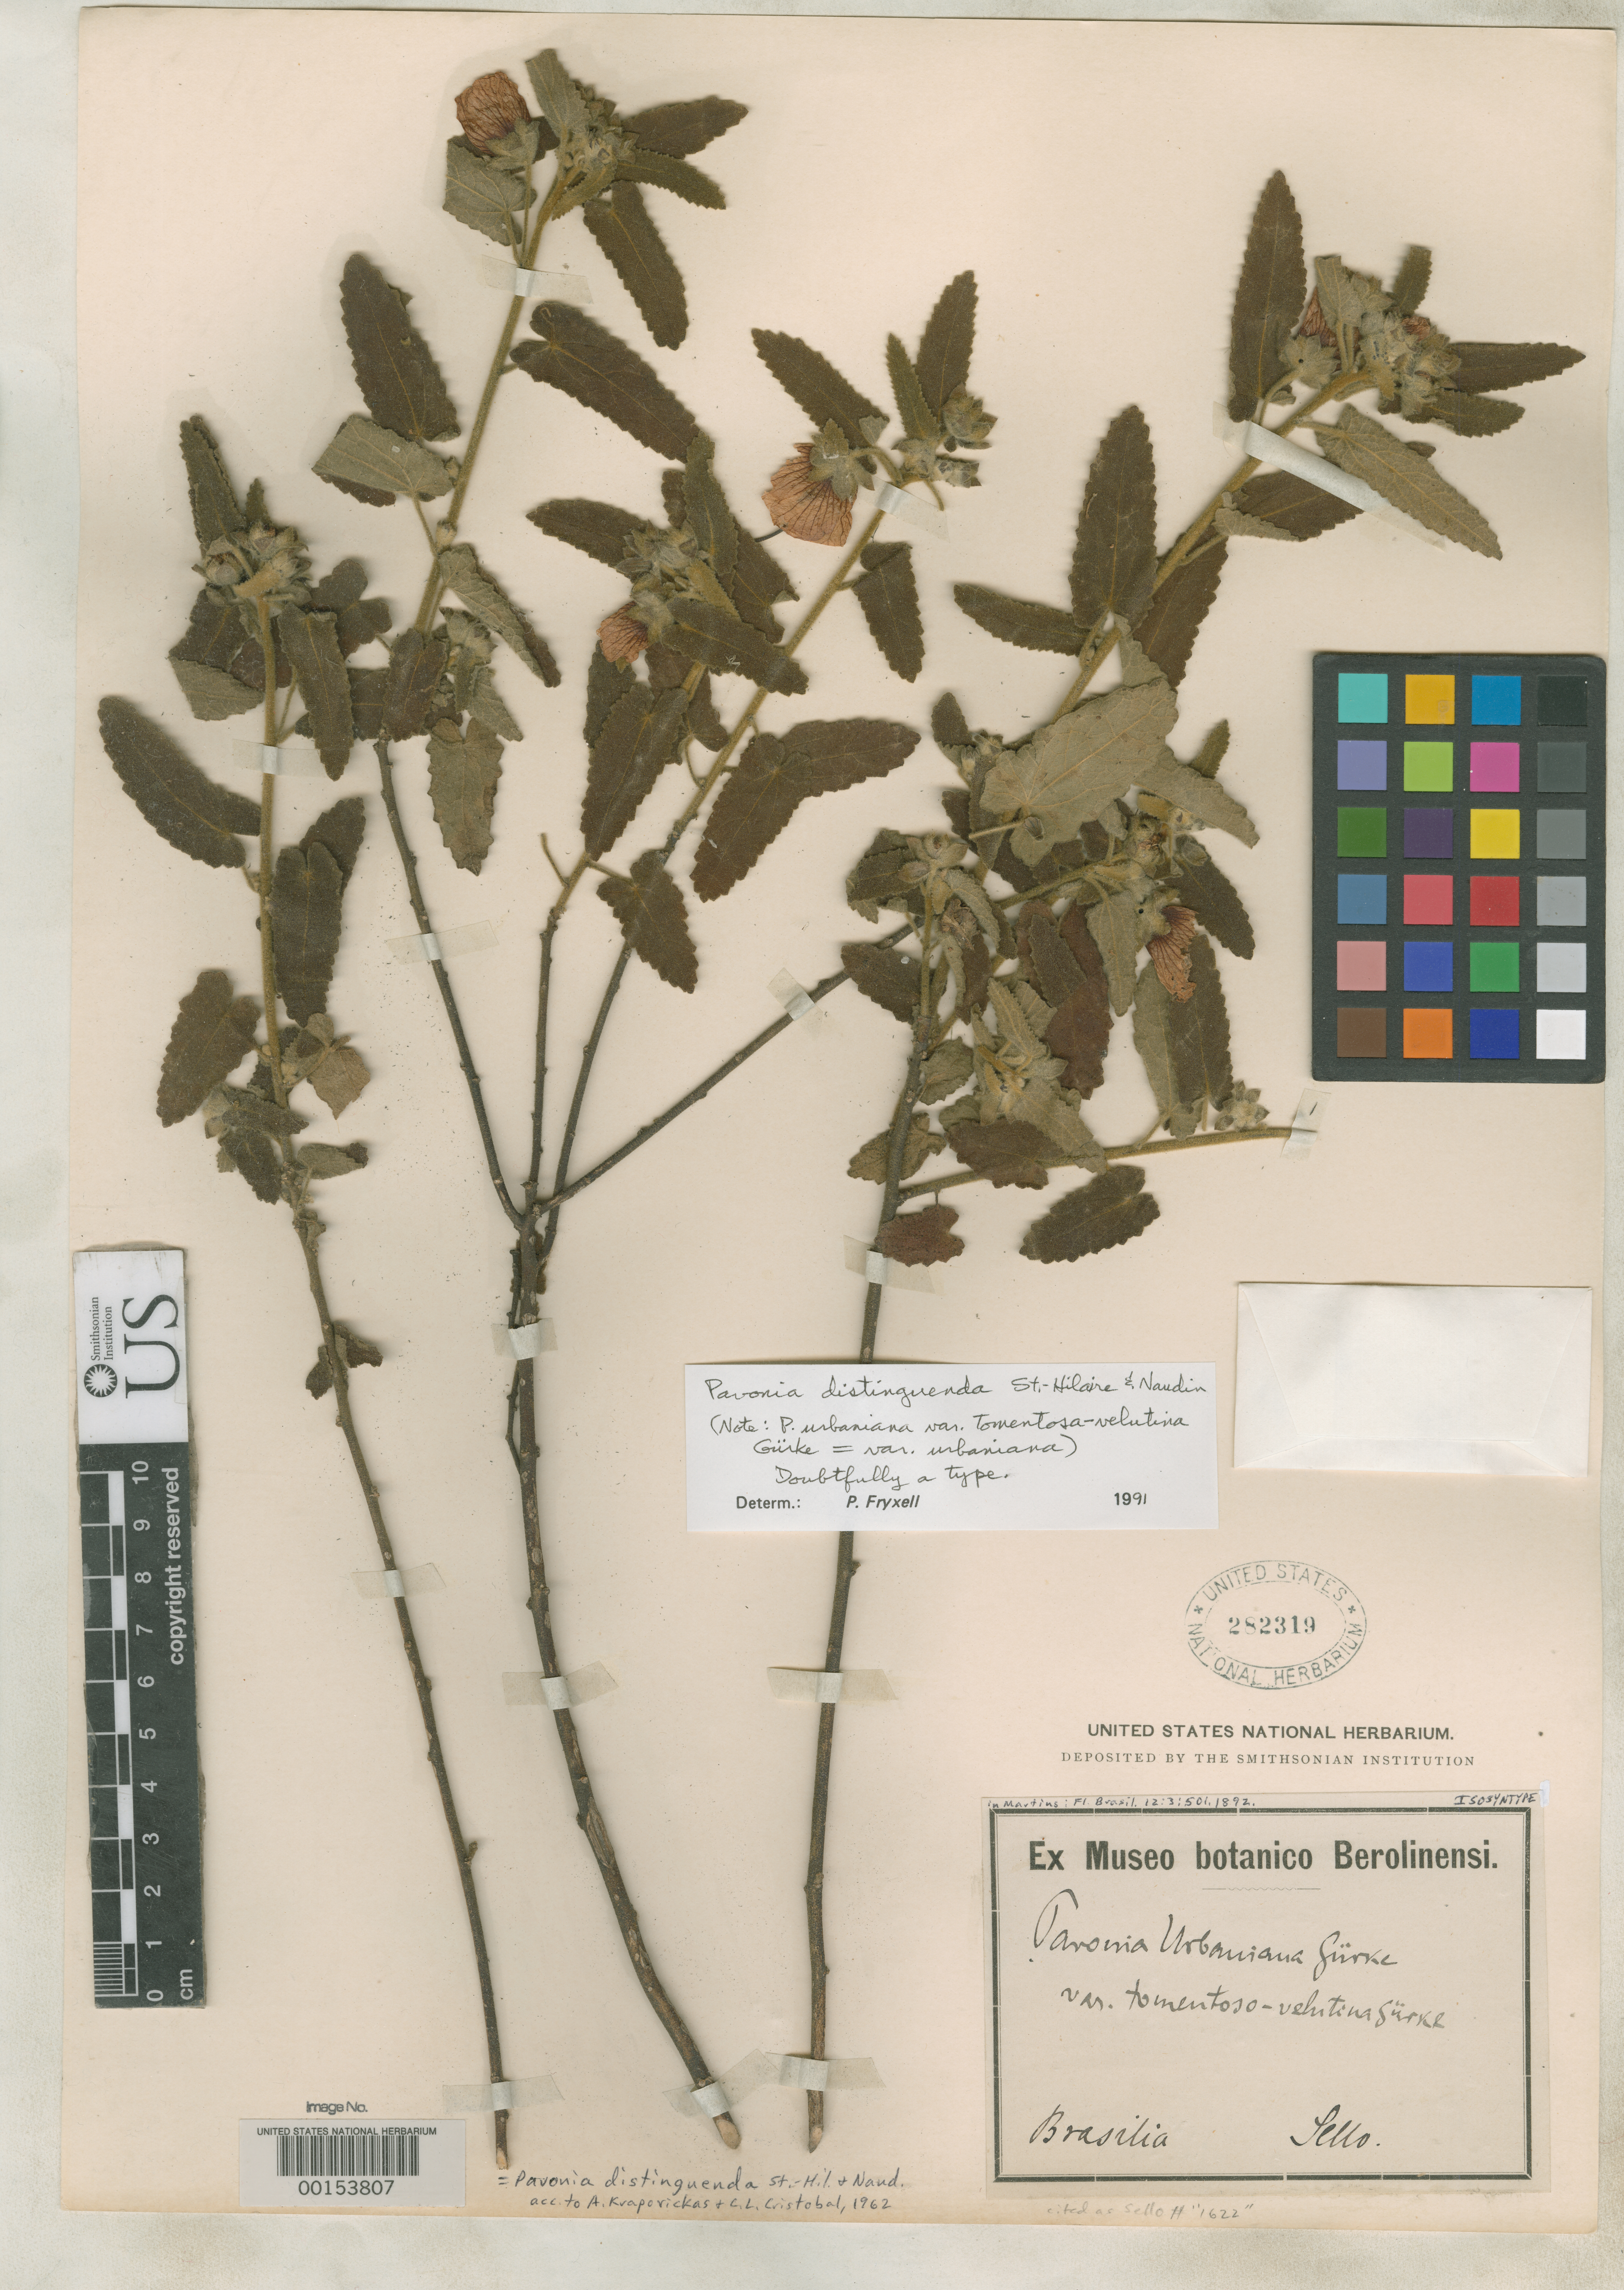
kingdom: Plantae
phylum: Tracheophyta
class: Magnoliopsida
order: Malvales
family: Malvaceae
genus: Pavonia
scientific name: Pavonia urbaniana var. tormentoso-velutina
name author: Gürke in Mart.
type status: Isosyntype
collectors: F. Sellow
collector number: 1622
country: Brazil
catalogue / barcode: US 282319